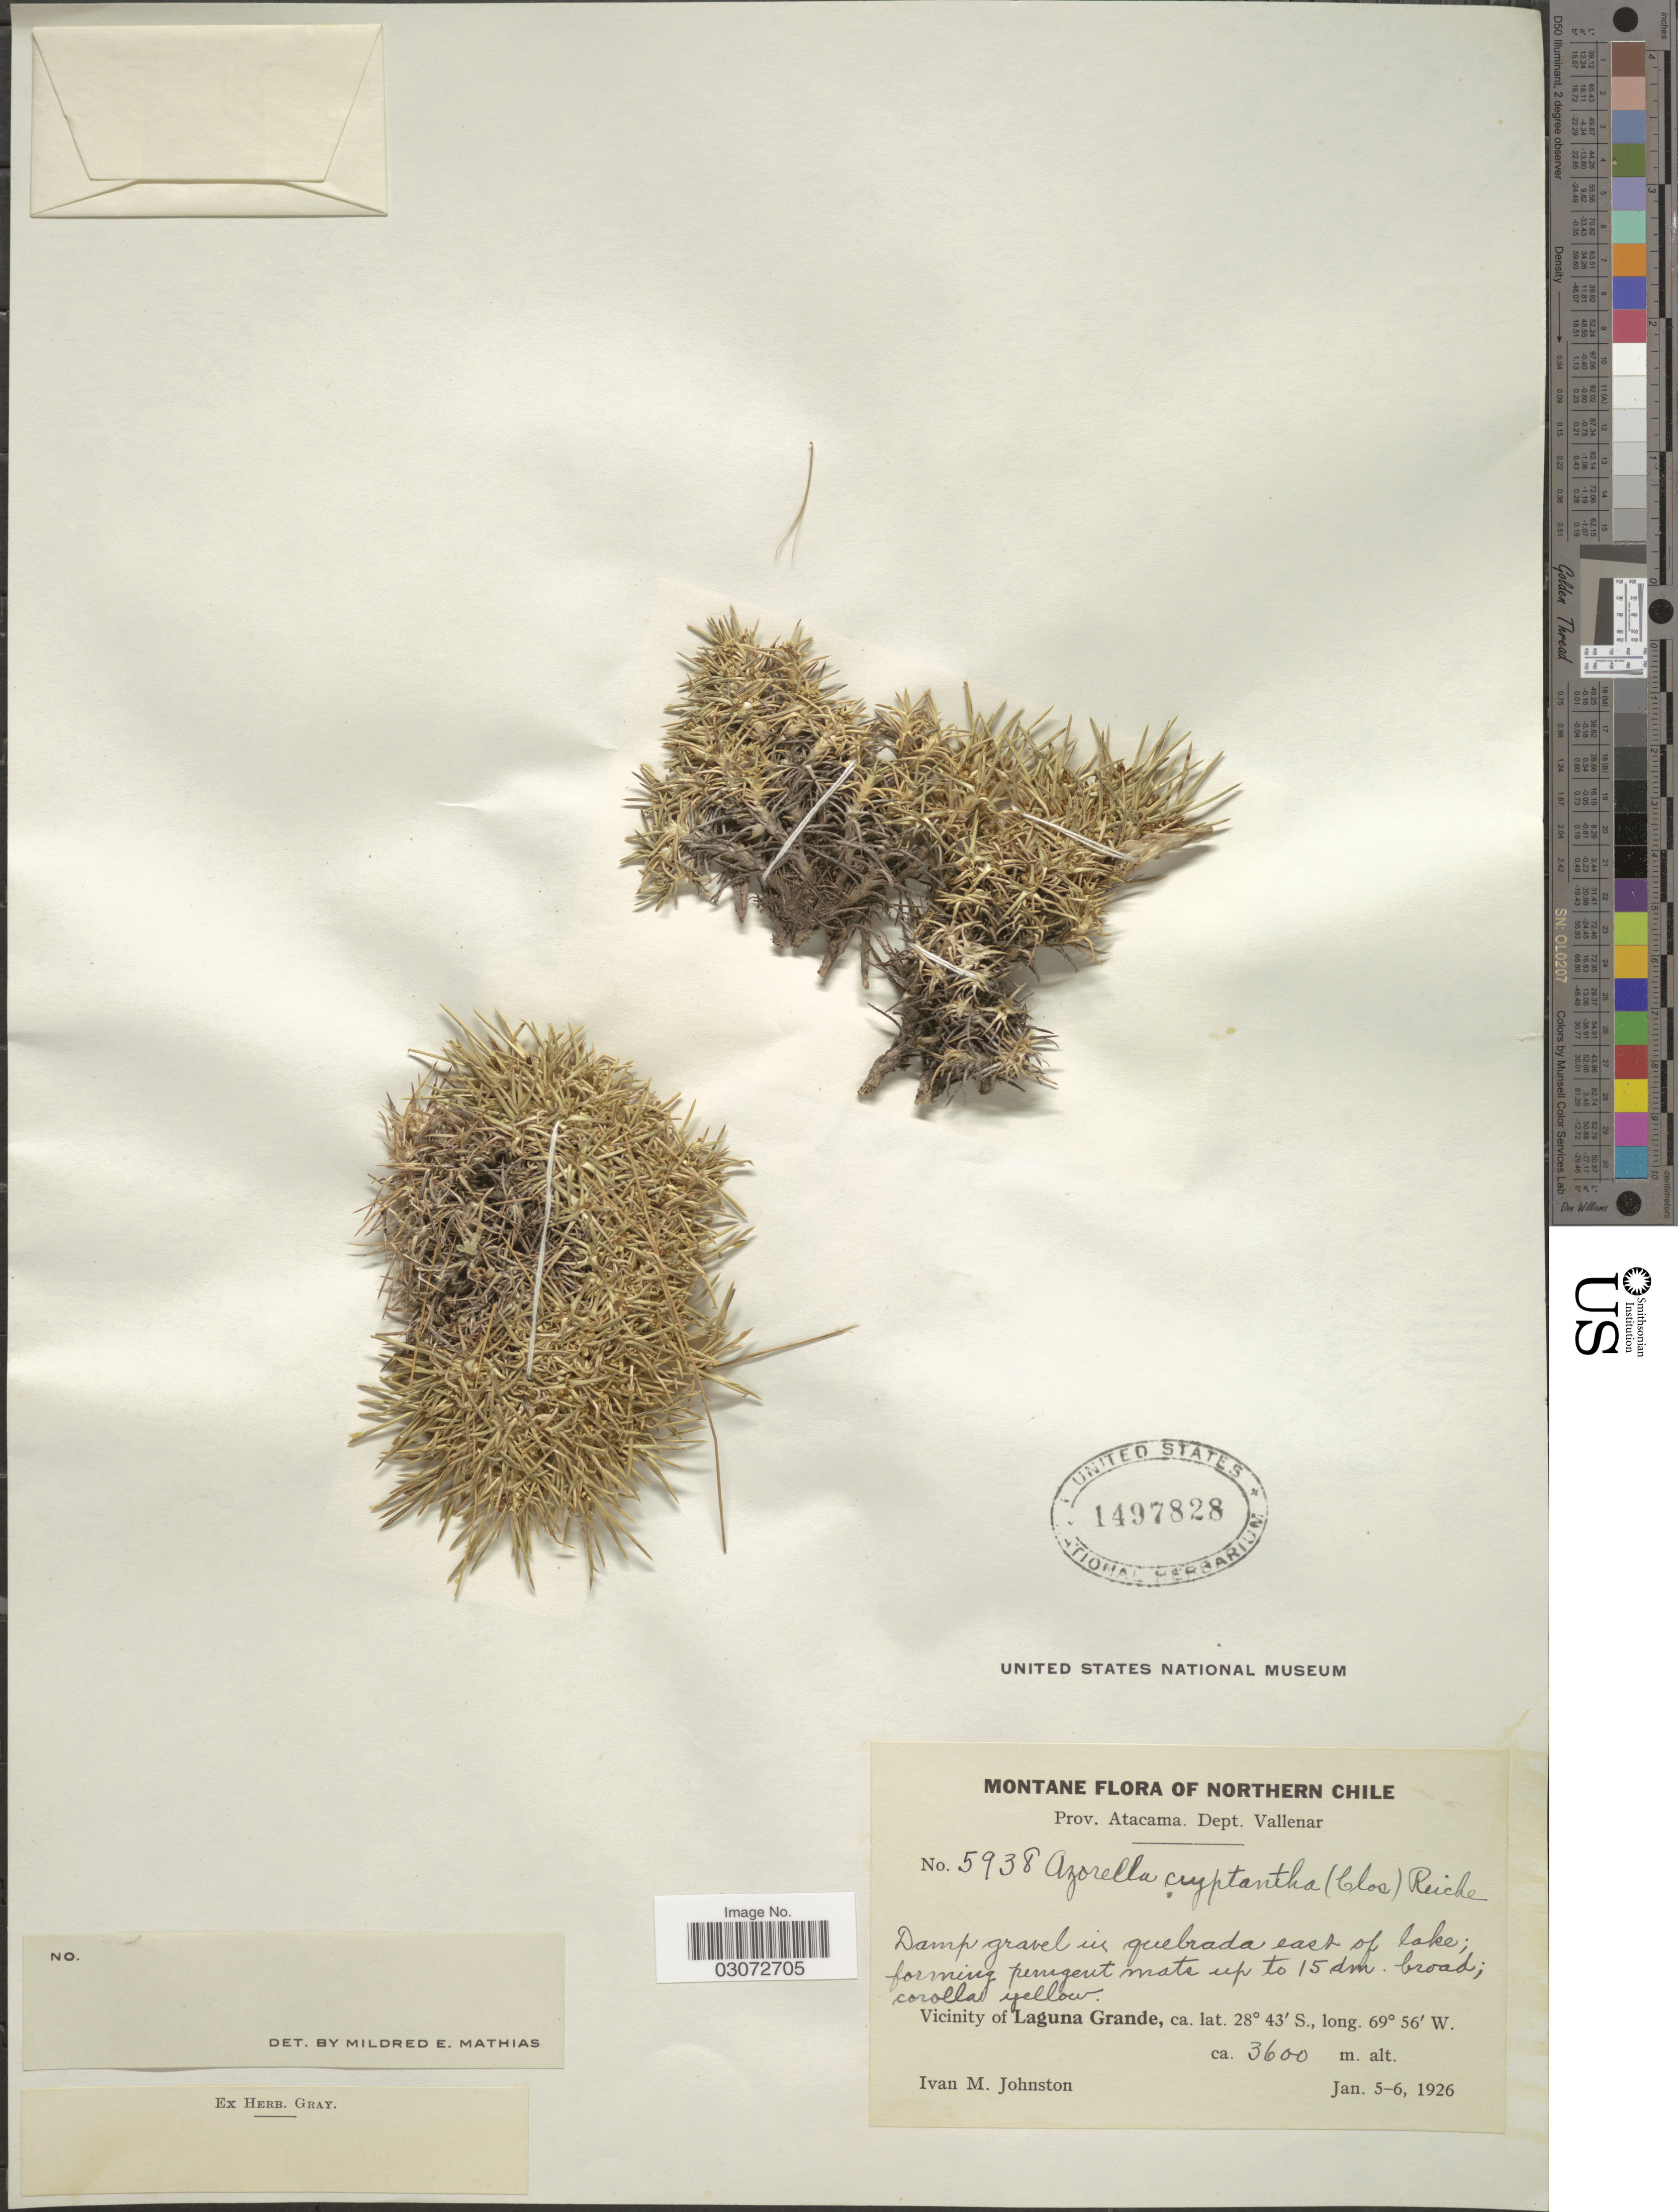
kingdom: Plantae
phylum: Tracheophyta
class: Magnoliopsida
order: Apiales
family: Apiaceae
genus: Azorella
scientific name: Azorella cryptantha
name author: (Clos) Reiche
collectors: I.M. Johnston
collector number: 5938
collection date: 1926-01-05/1926-01-06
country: Chile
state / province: Atacama (III)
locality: Northern Chile. Dept. Vallenar. Vicinity of Laguna Grande.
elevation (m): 3600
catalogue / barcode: US 1497828